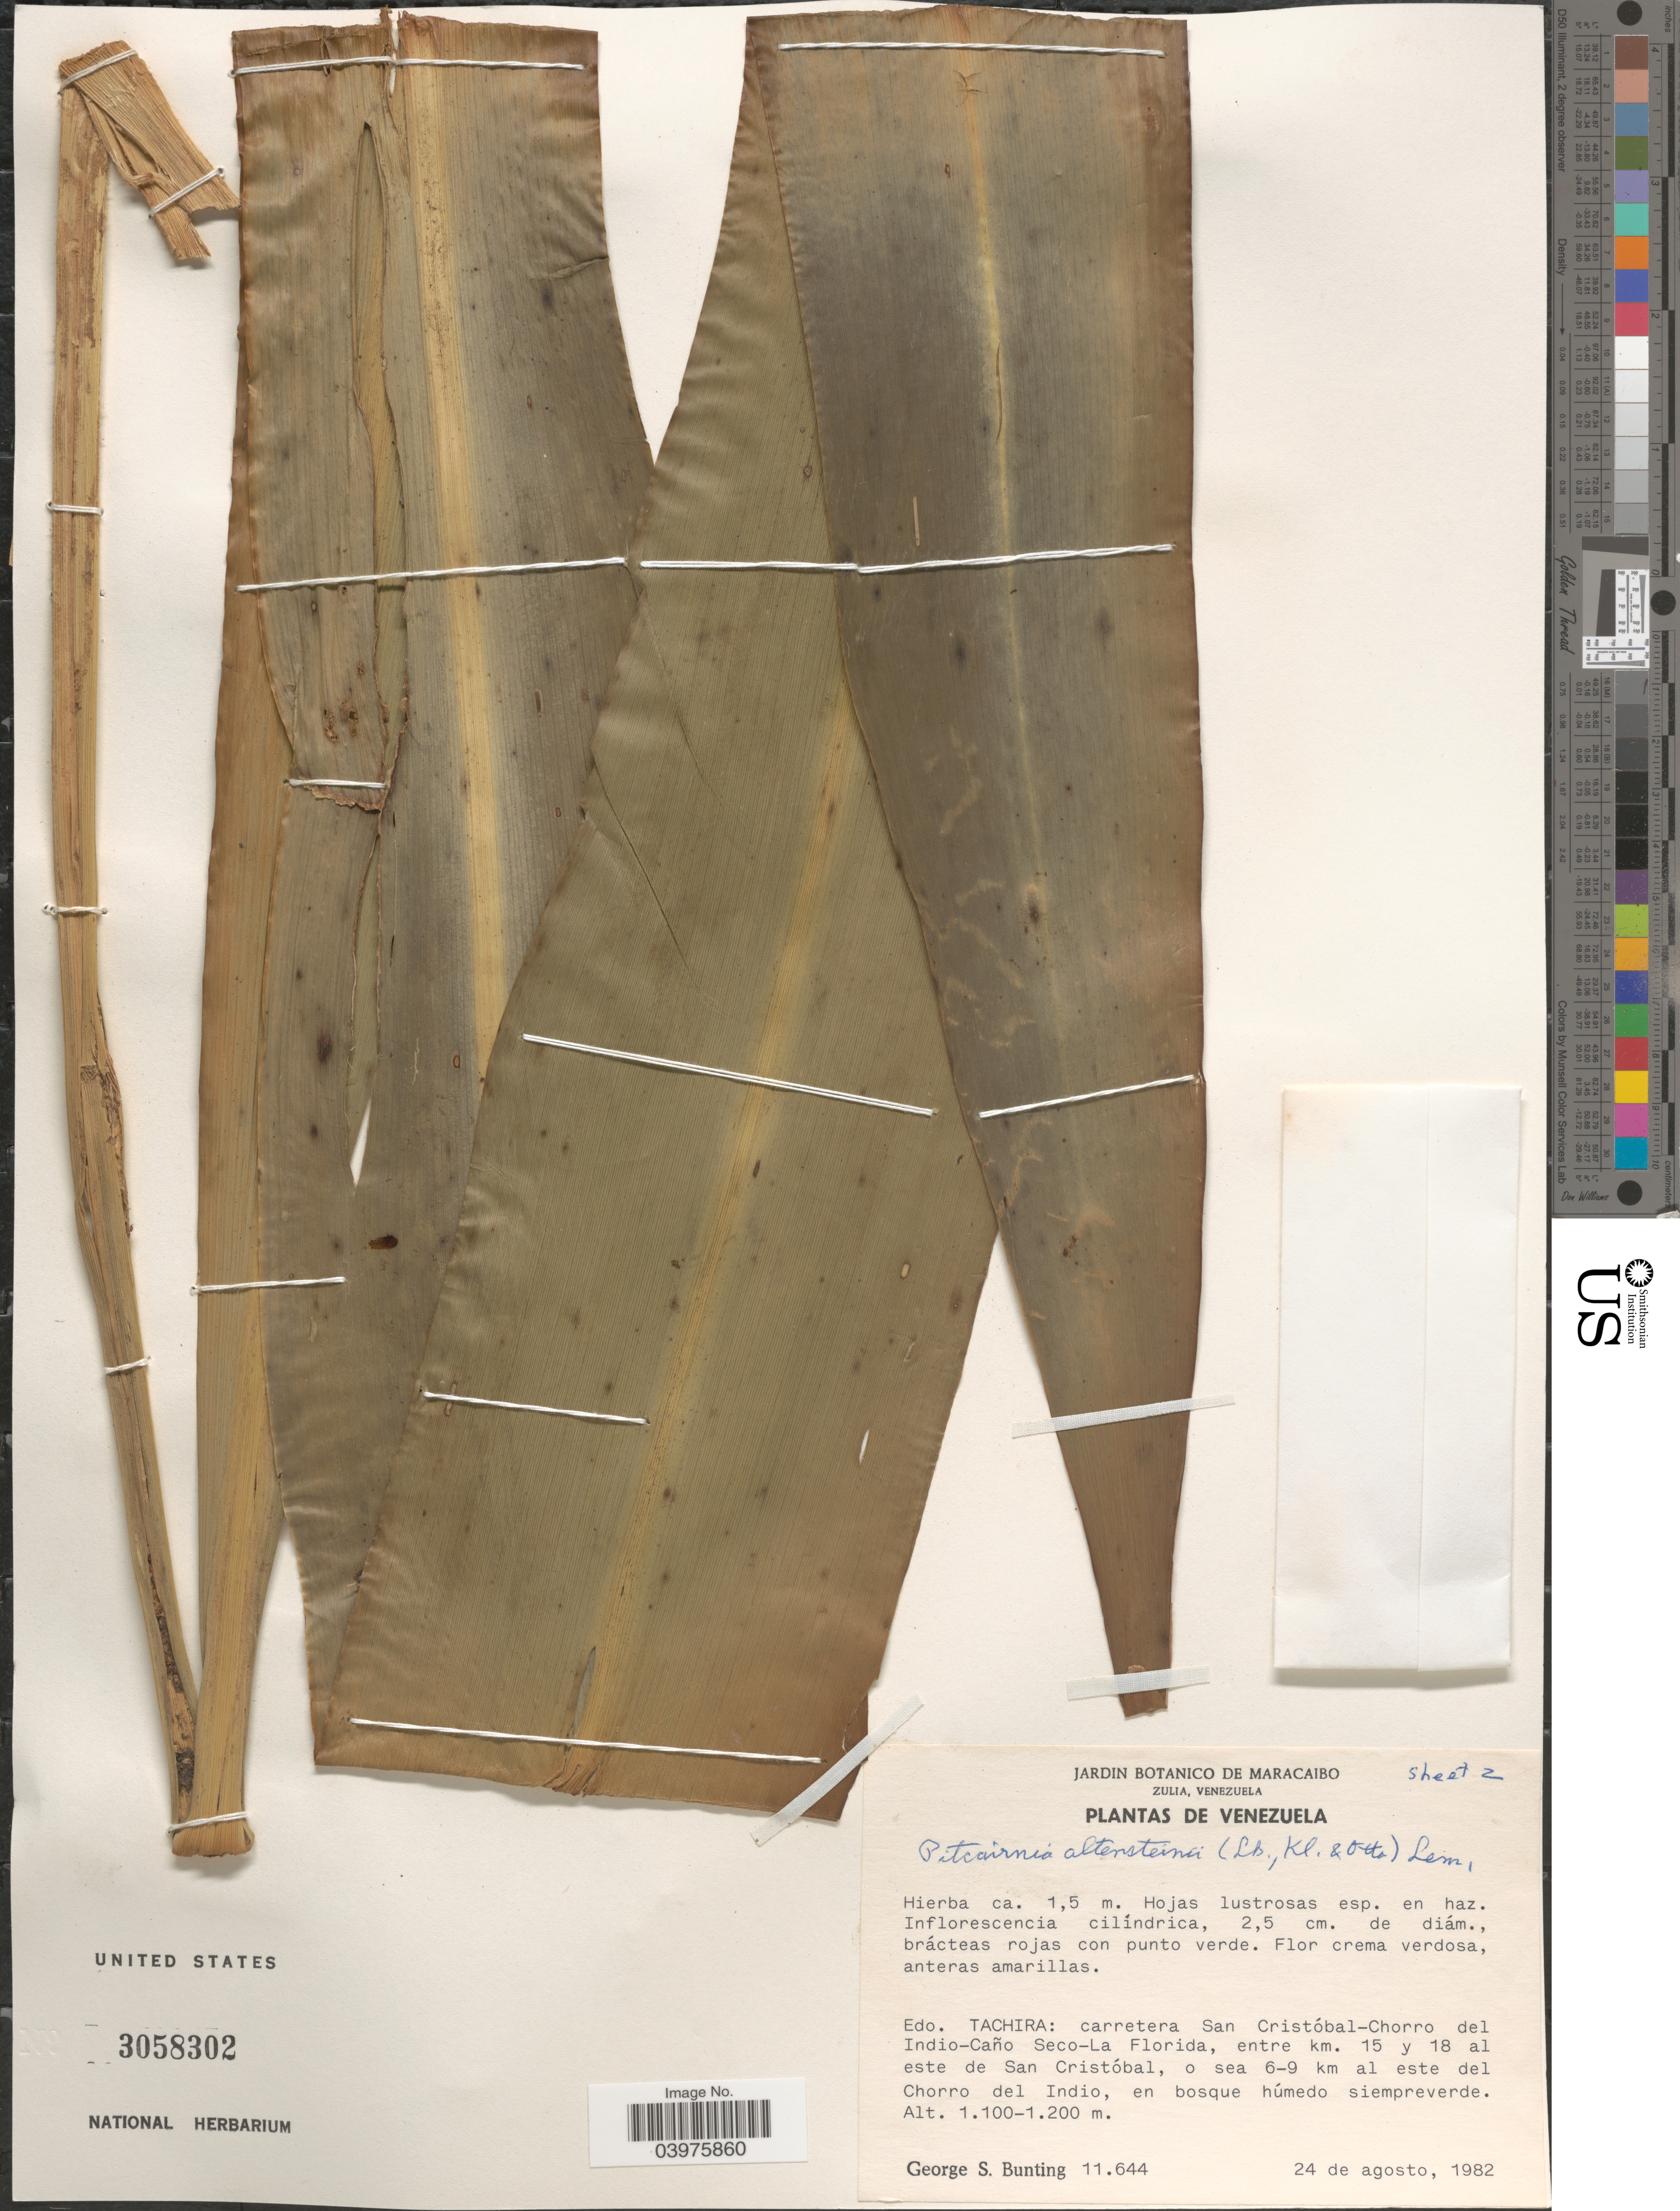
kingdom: Plantae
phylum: Tracheophyta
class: Liliopsida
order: Poales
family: Bromeliaceae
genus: Pitcairnia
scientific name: Pitcairnia altensteinii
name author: (Link et al.) Lem.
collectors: G. S. Bunting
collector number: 11644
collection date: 1982-08-24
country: Venezuela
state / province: Tachira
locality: Carretera San Cristóbal-Chorro del Indio-Caño Seco-La Florida, entre km. 15 y 18 al este de San Cristóbal, o sea 6-9 km al este del Chorro del Indio.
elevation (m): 1100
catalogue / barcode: US 3058302